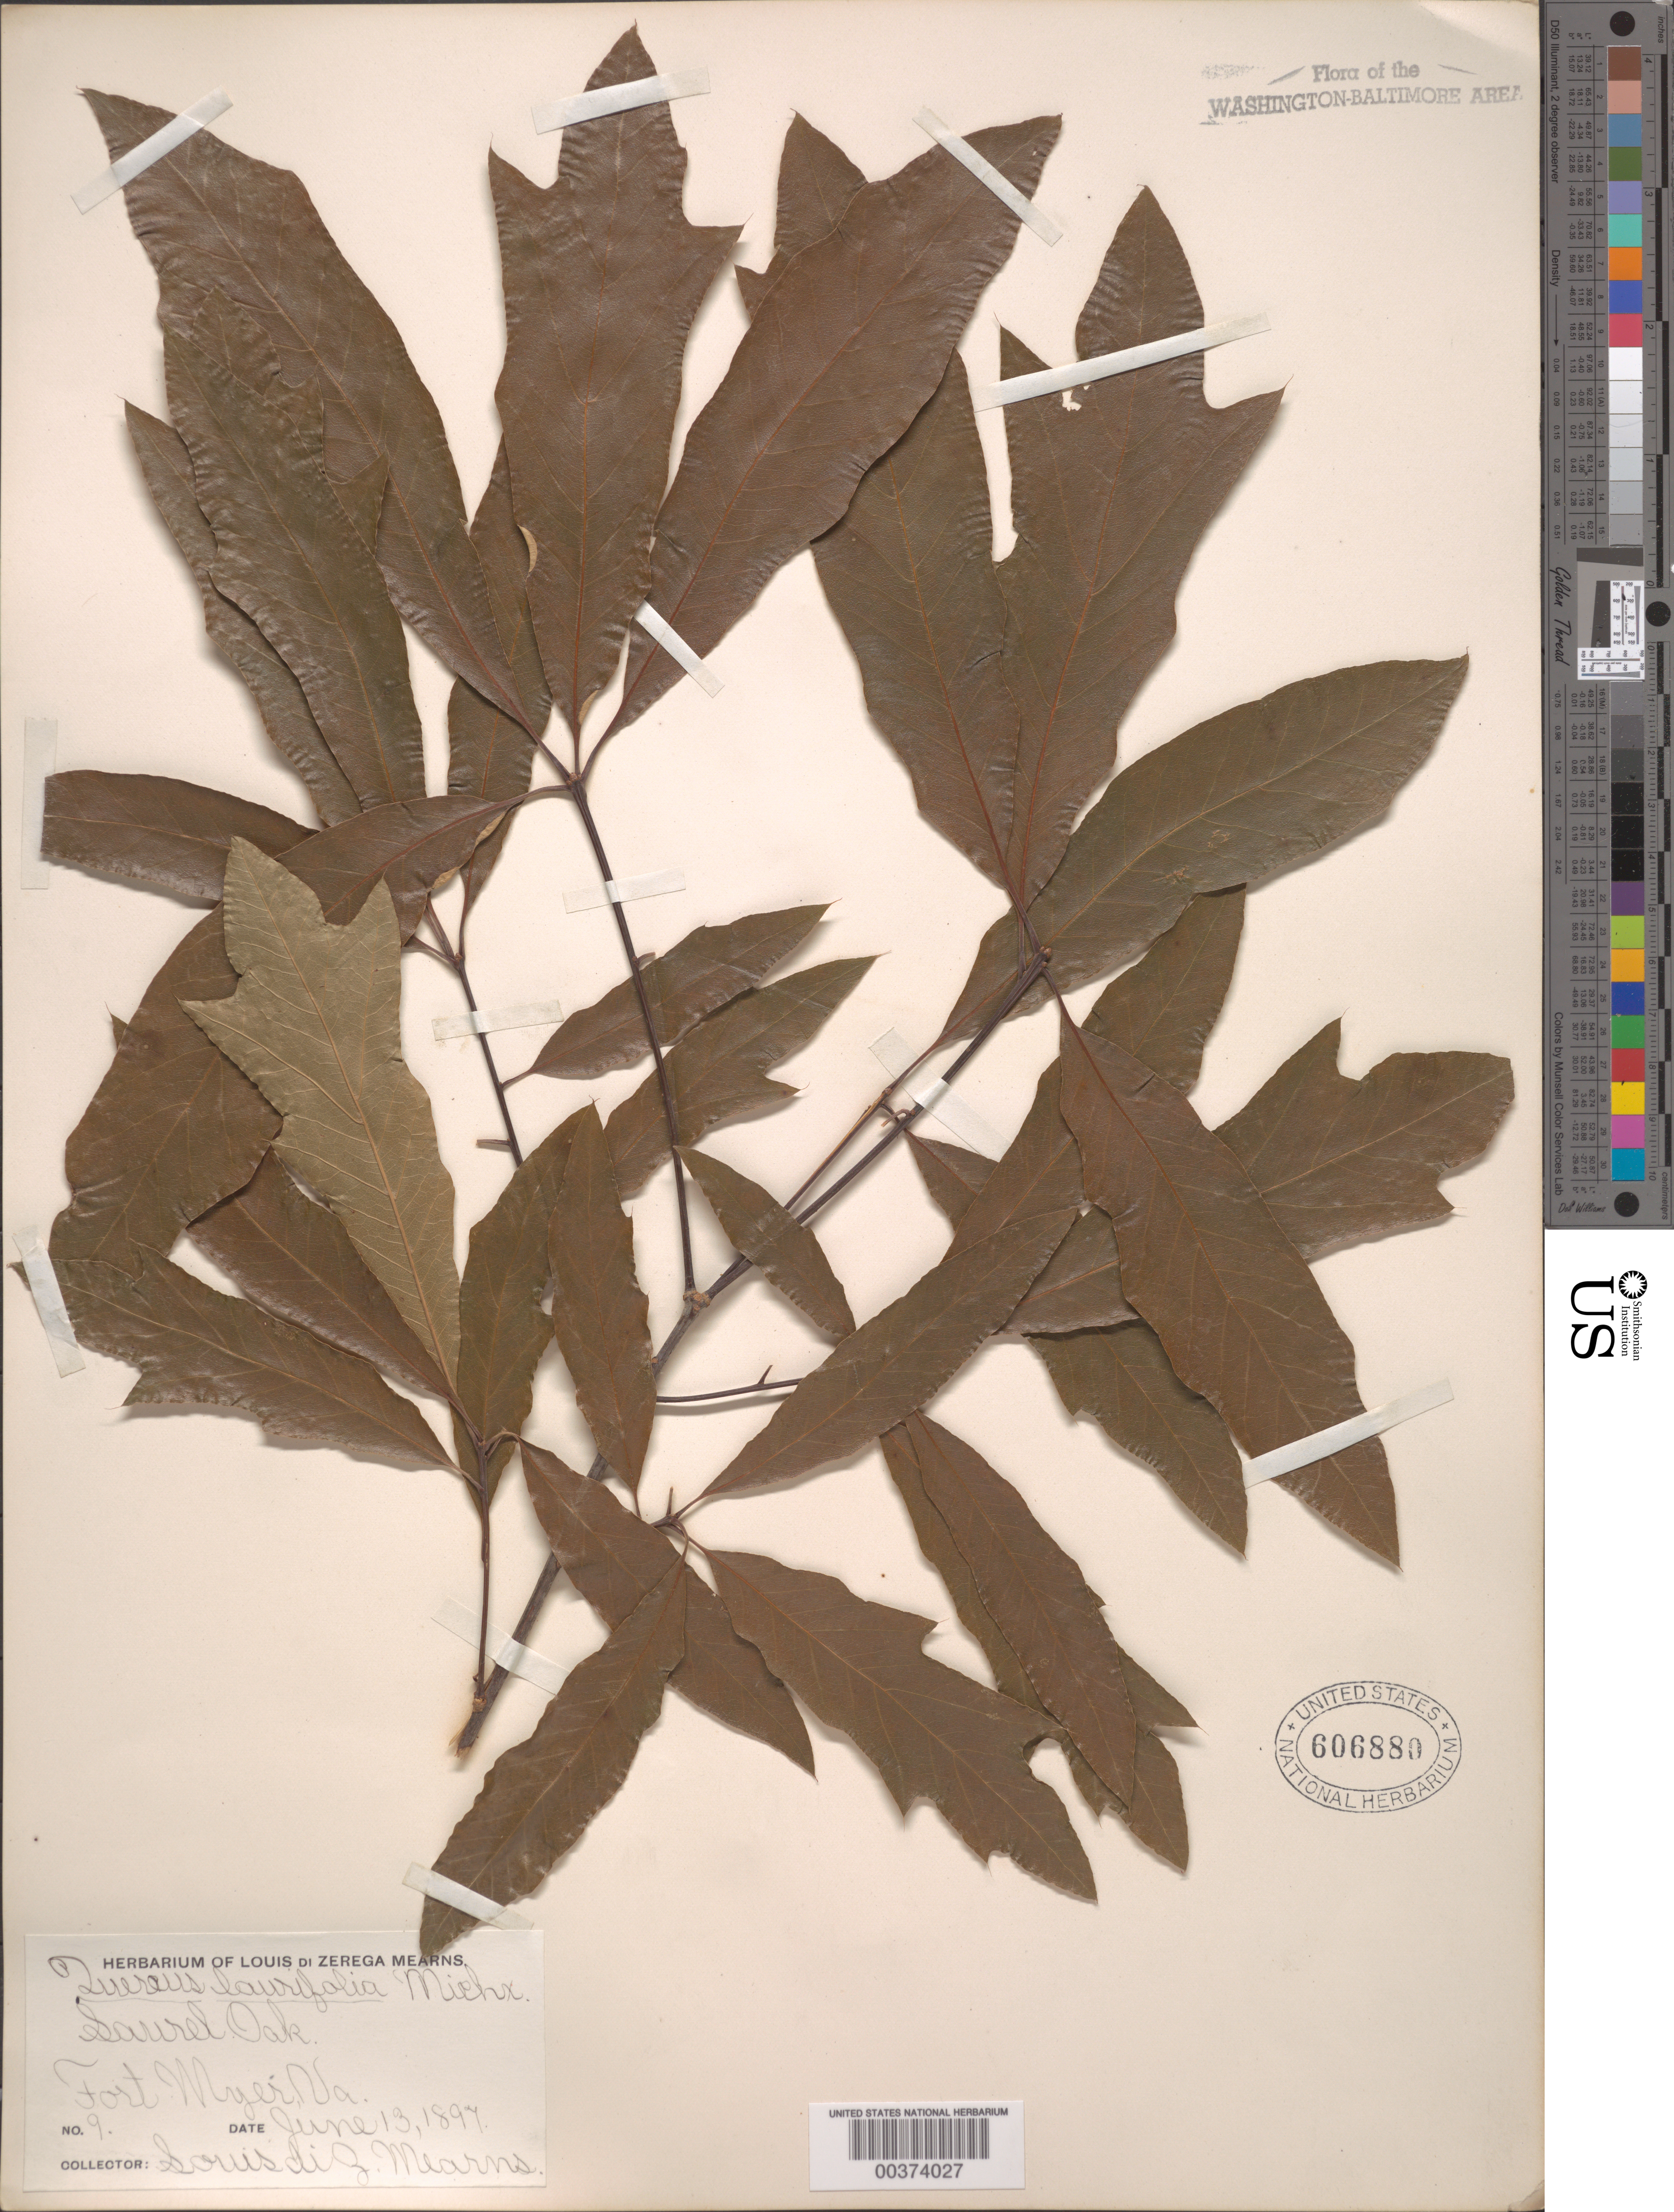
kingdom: Plantae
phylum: Tracheophyta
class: Magnoliopsida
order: Fagales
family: Fagaceae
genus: Quercus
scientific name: Quercus sp.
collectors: L. D. Mearns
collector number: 9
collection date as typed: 13 Jun 1897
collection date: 1897-06-13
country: United States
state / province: Virginia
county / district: Arlington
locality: Fort Myers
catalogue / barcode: US 606880